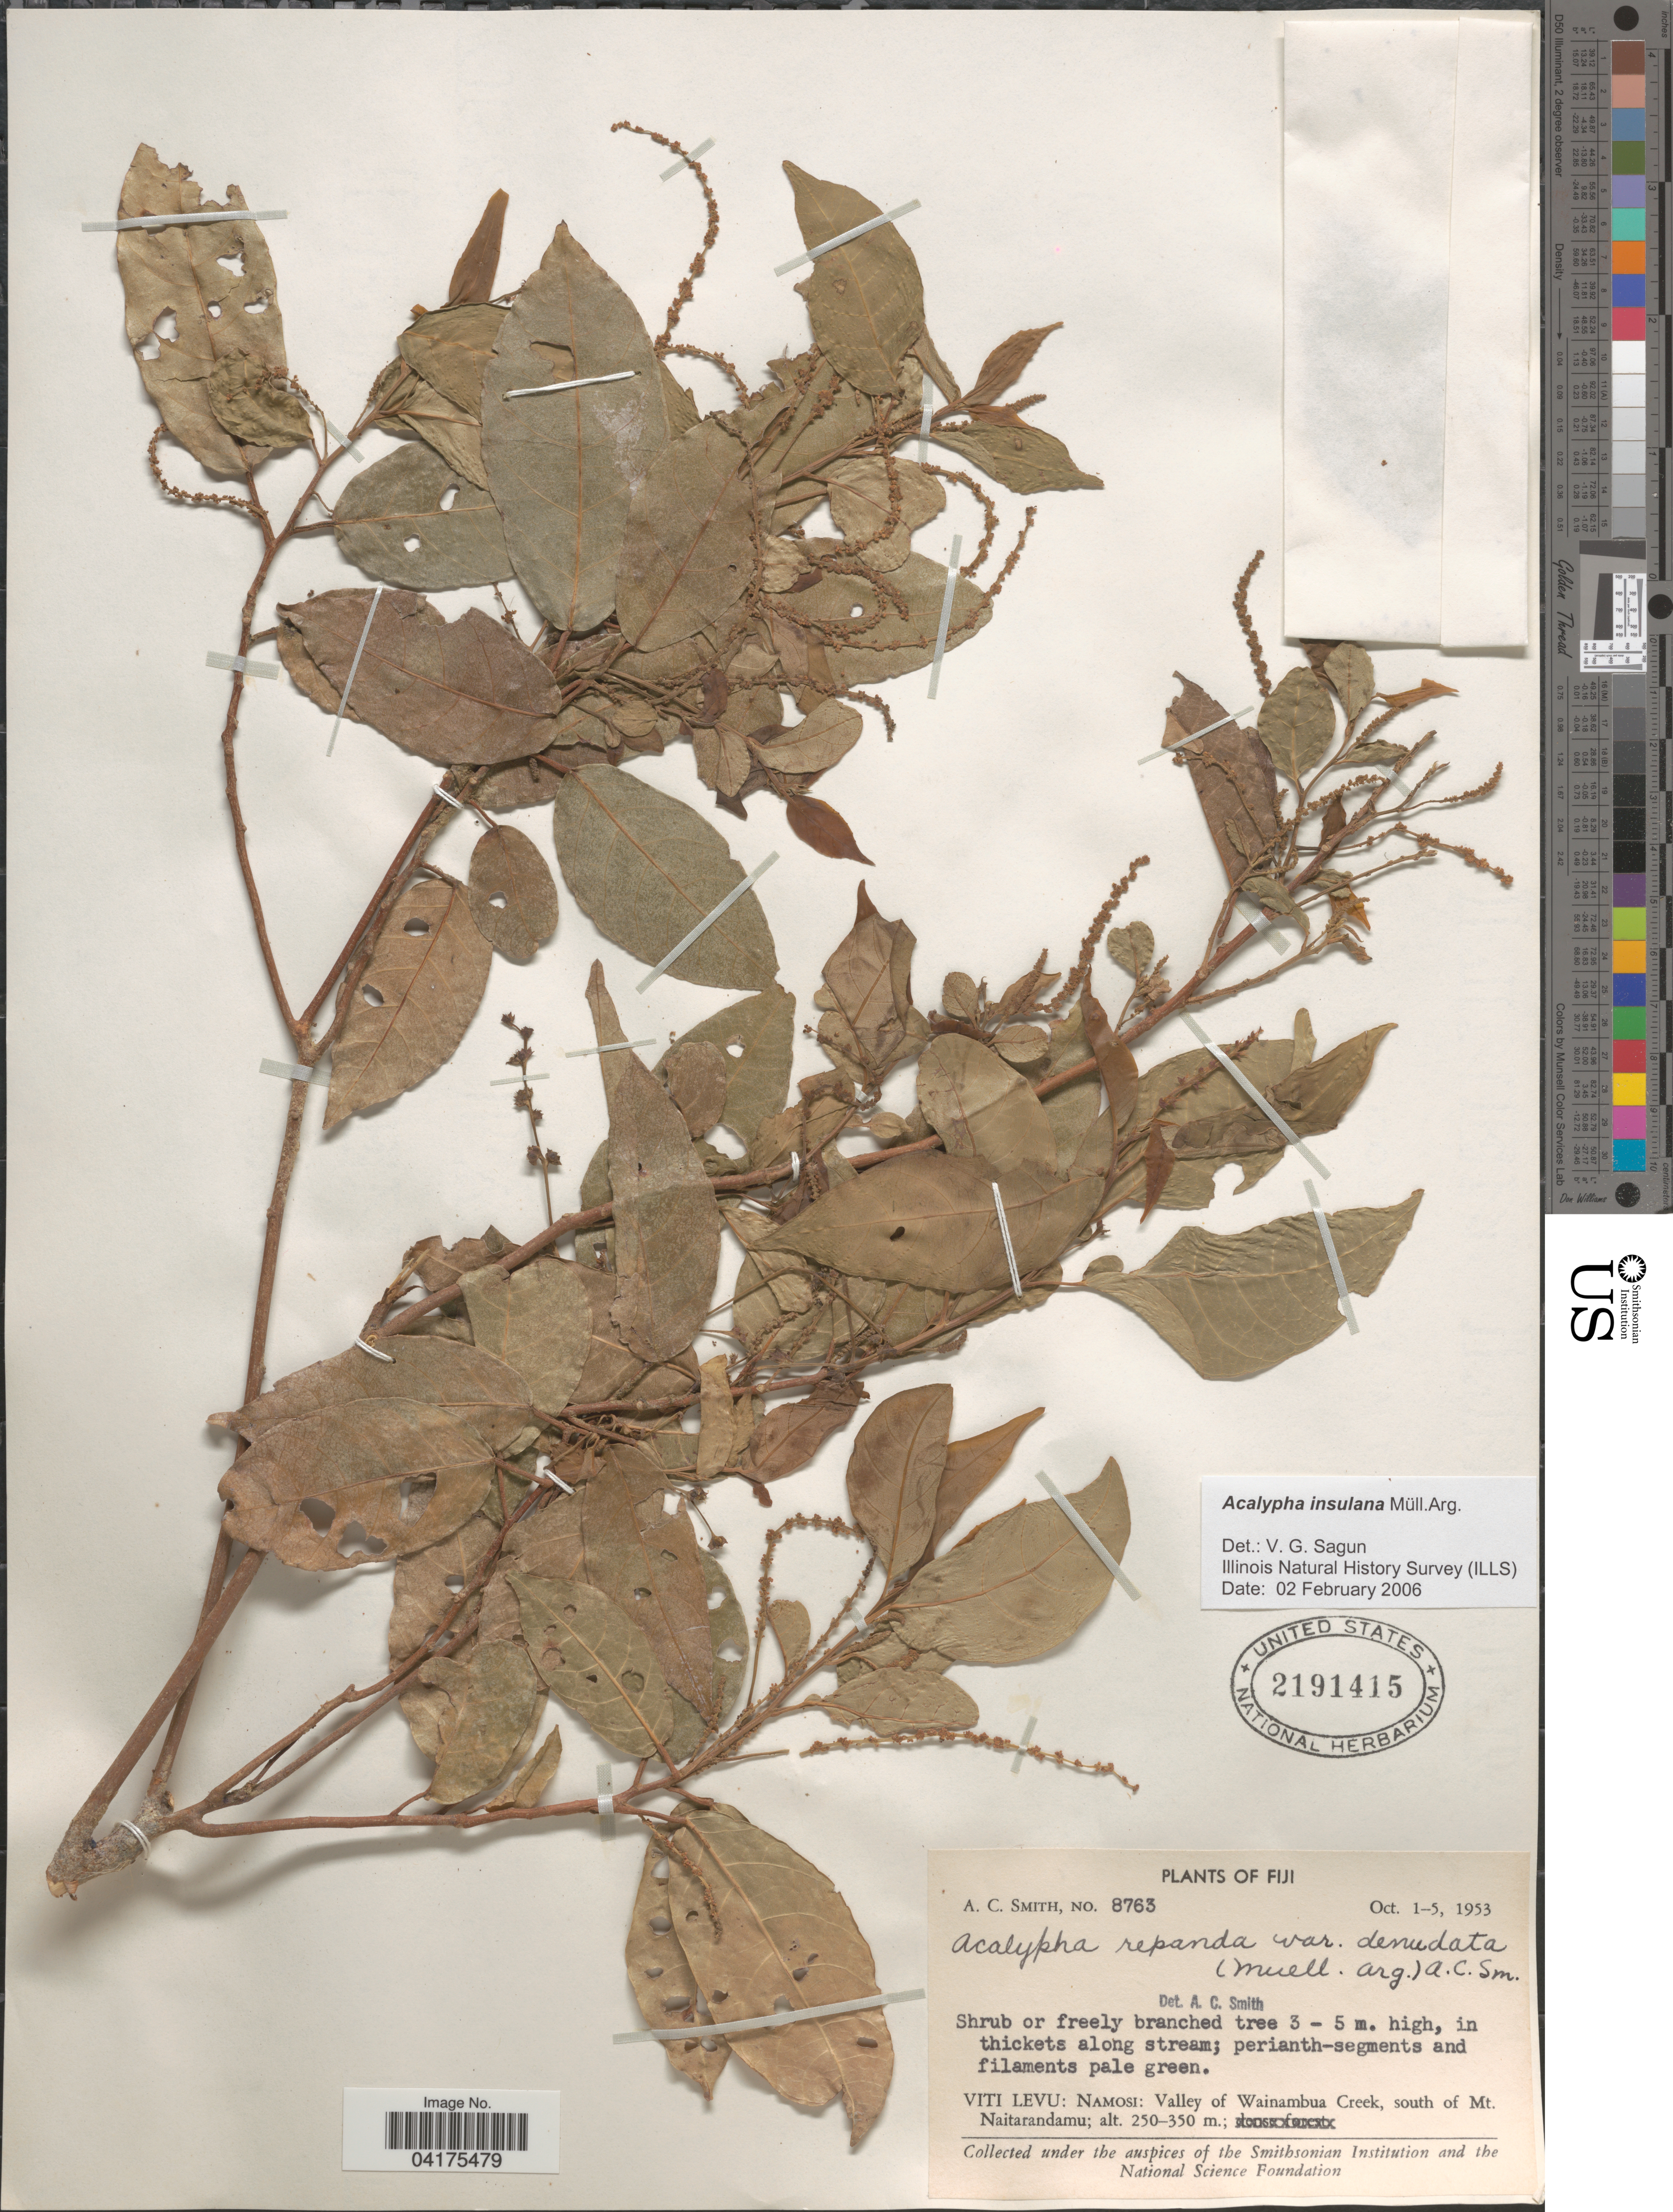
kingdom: Plantae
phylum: Tracheophyta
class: Magnoliopsida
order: Malpighiales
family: Euphorbiaceae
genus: Acalypha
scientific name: Acalypha insulana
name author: Müll. Arg.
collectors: A. C. Smith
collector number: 8763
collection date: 1953-10-01/1953-10-05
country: Fiji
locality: Viti Levu: Namosi: Valley of Wainambua Creek, south of Mt. Naitarandamu.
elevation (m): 250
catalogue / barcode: US 2191415